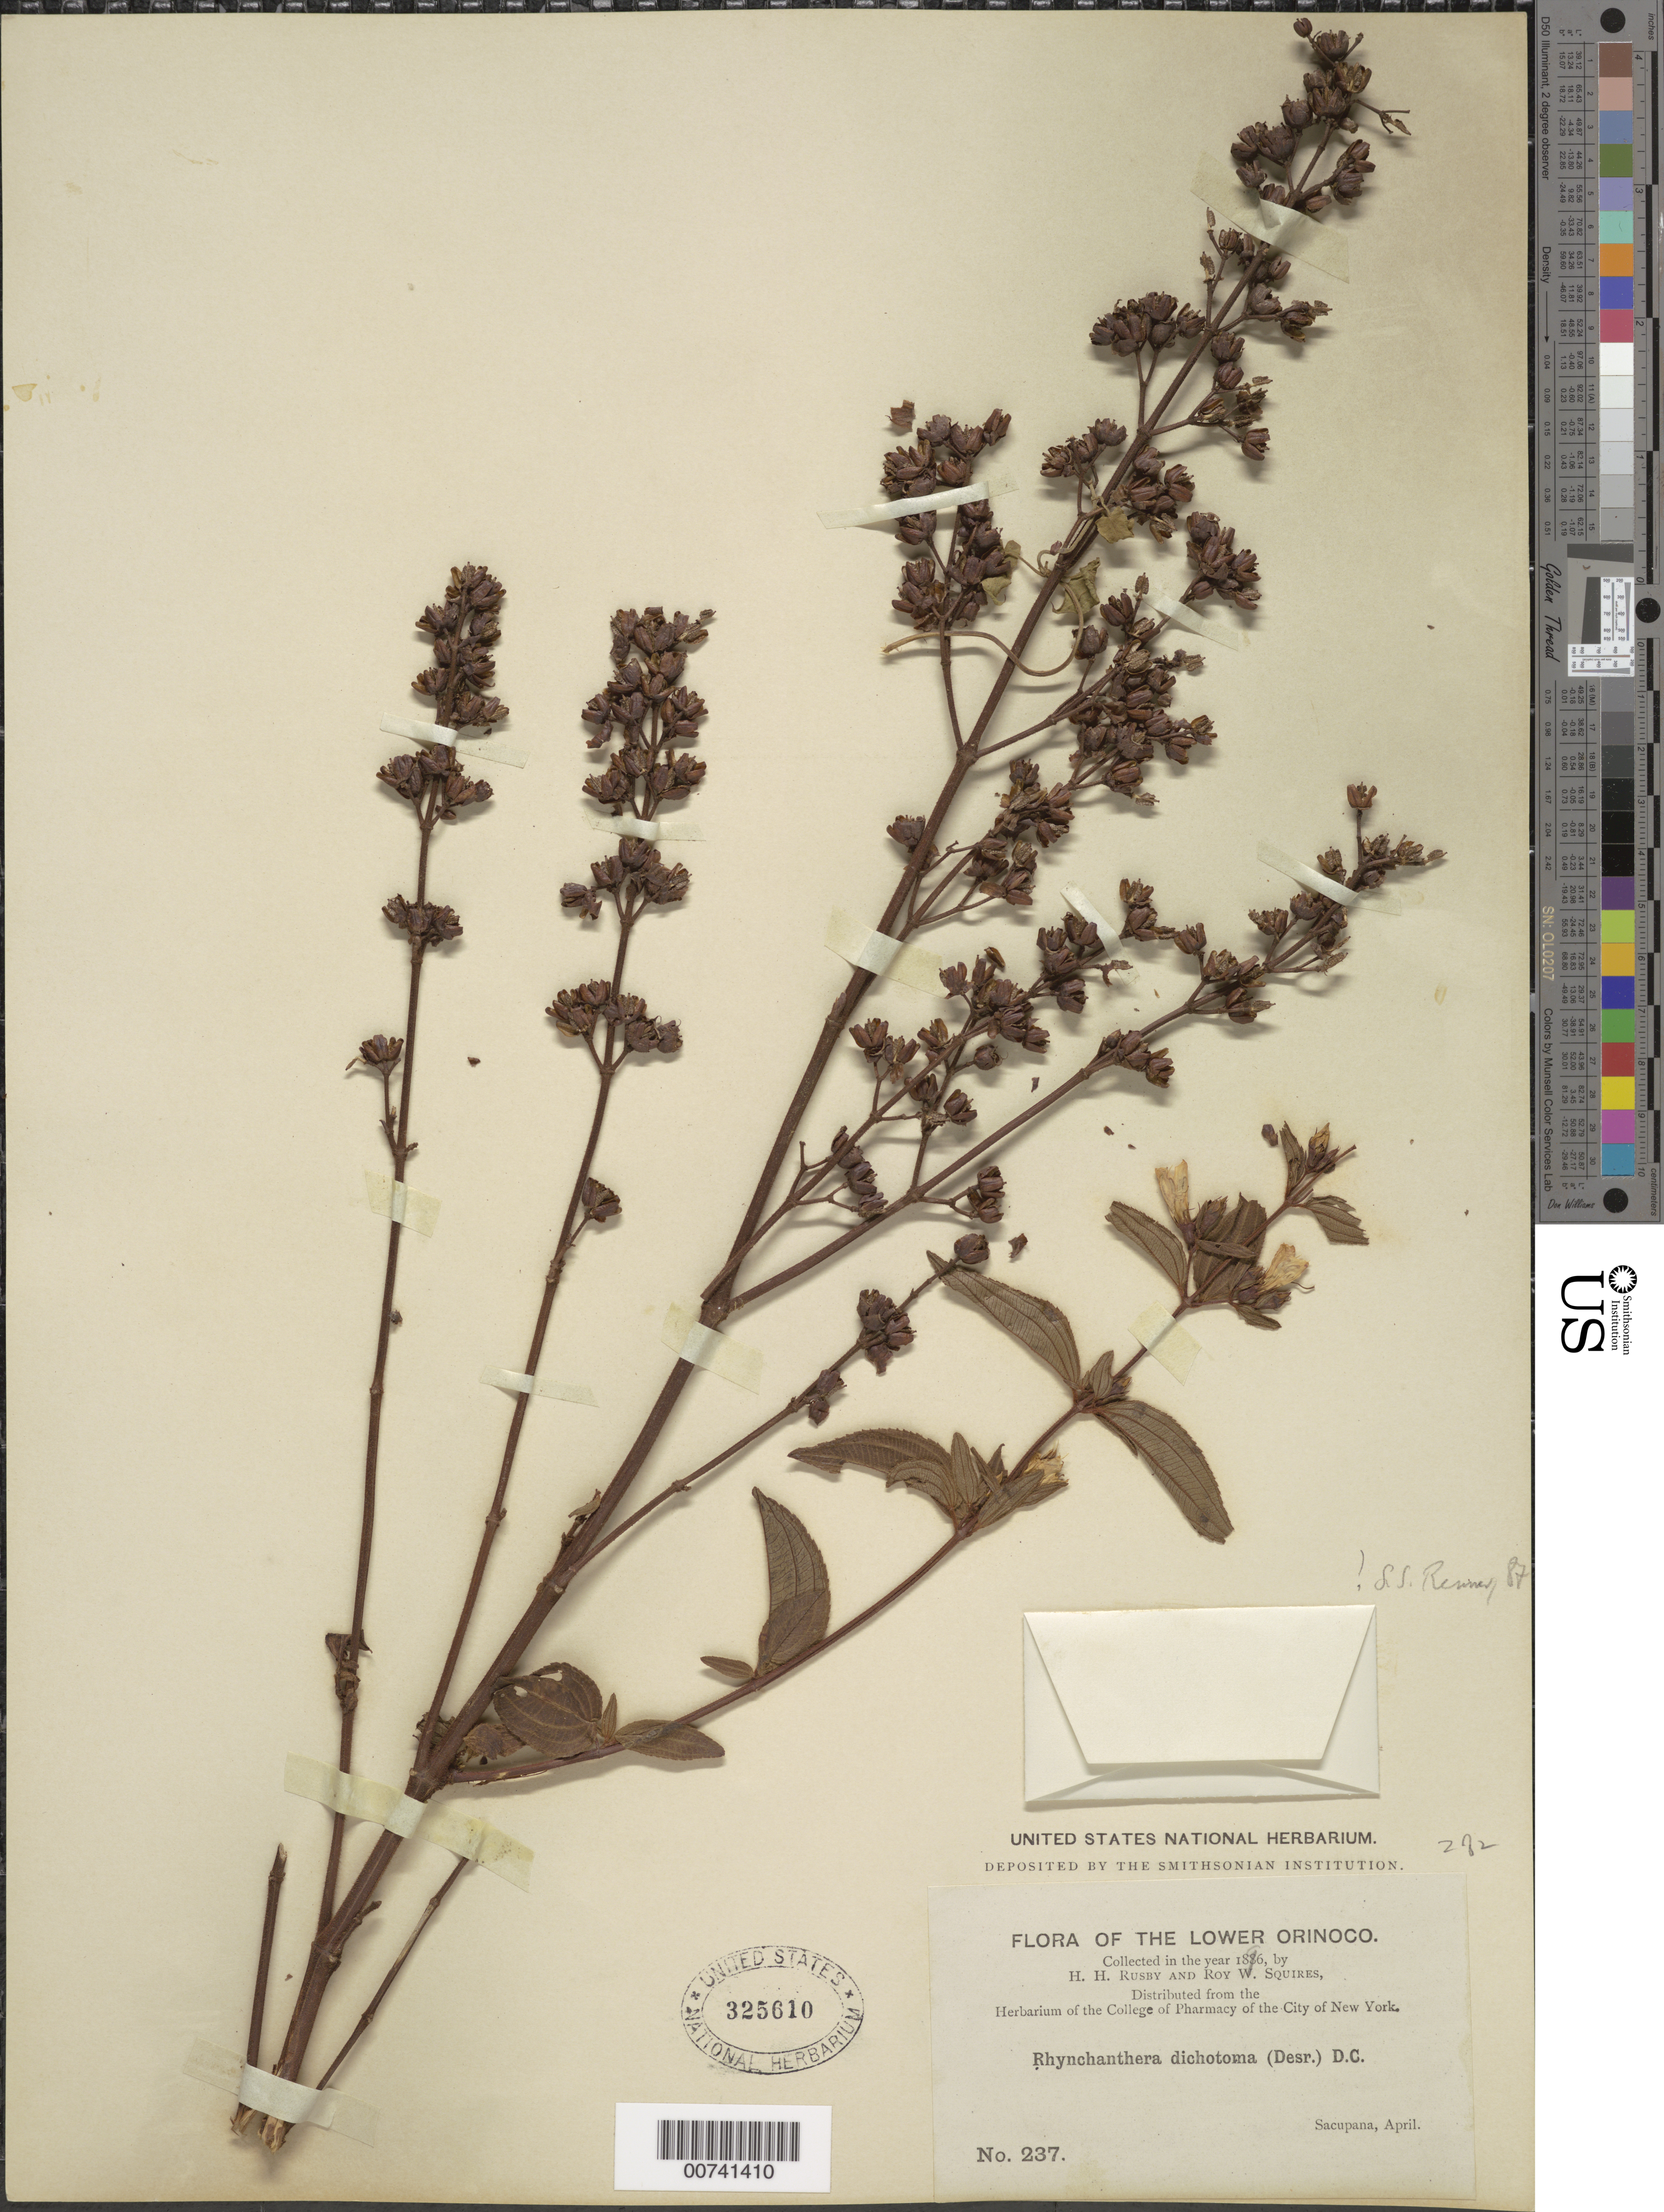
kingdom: Plantae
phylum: Tracheophyta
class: Magnoliopsida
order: Myrtales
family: Melastomataceae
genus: Rhynchanthera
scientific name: Rhynchanthera dichotoma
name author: DC.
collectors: H. H. Rusby & R. Squires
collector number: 237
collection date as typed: April 1896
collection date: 1896-04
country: Venezuela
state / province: Delta Amacuro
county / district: Antonio Díaz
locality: Lower Orinoco, Sacupana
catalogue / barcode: US 325610